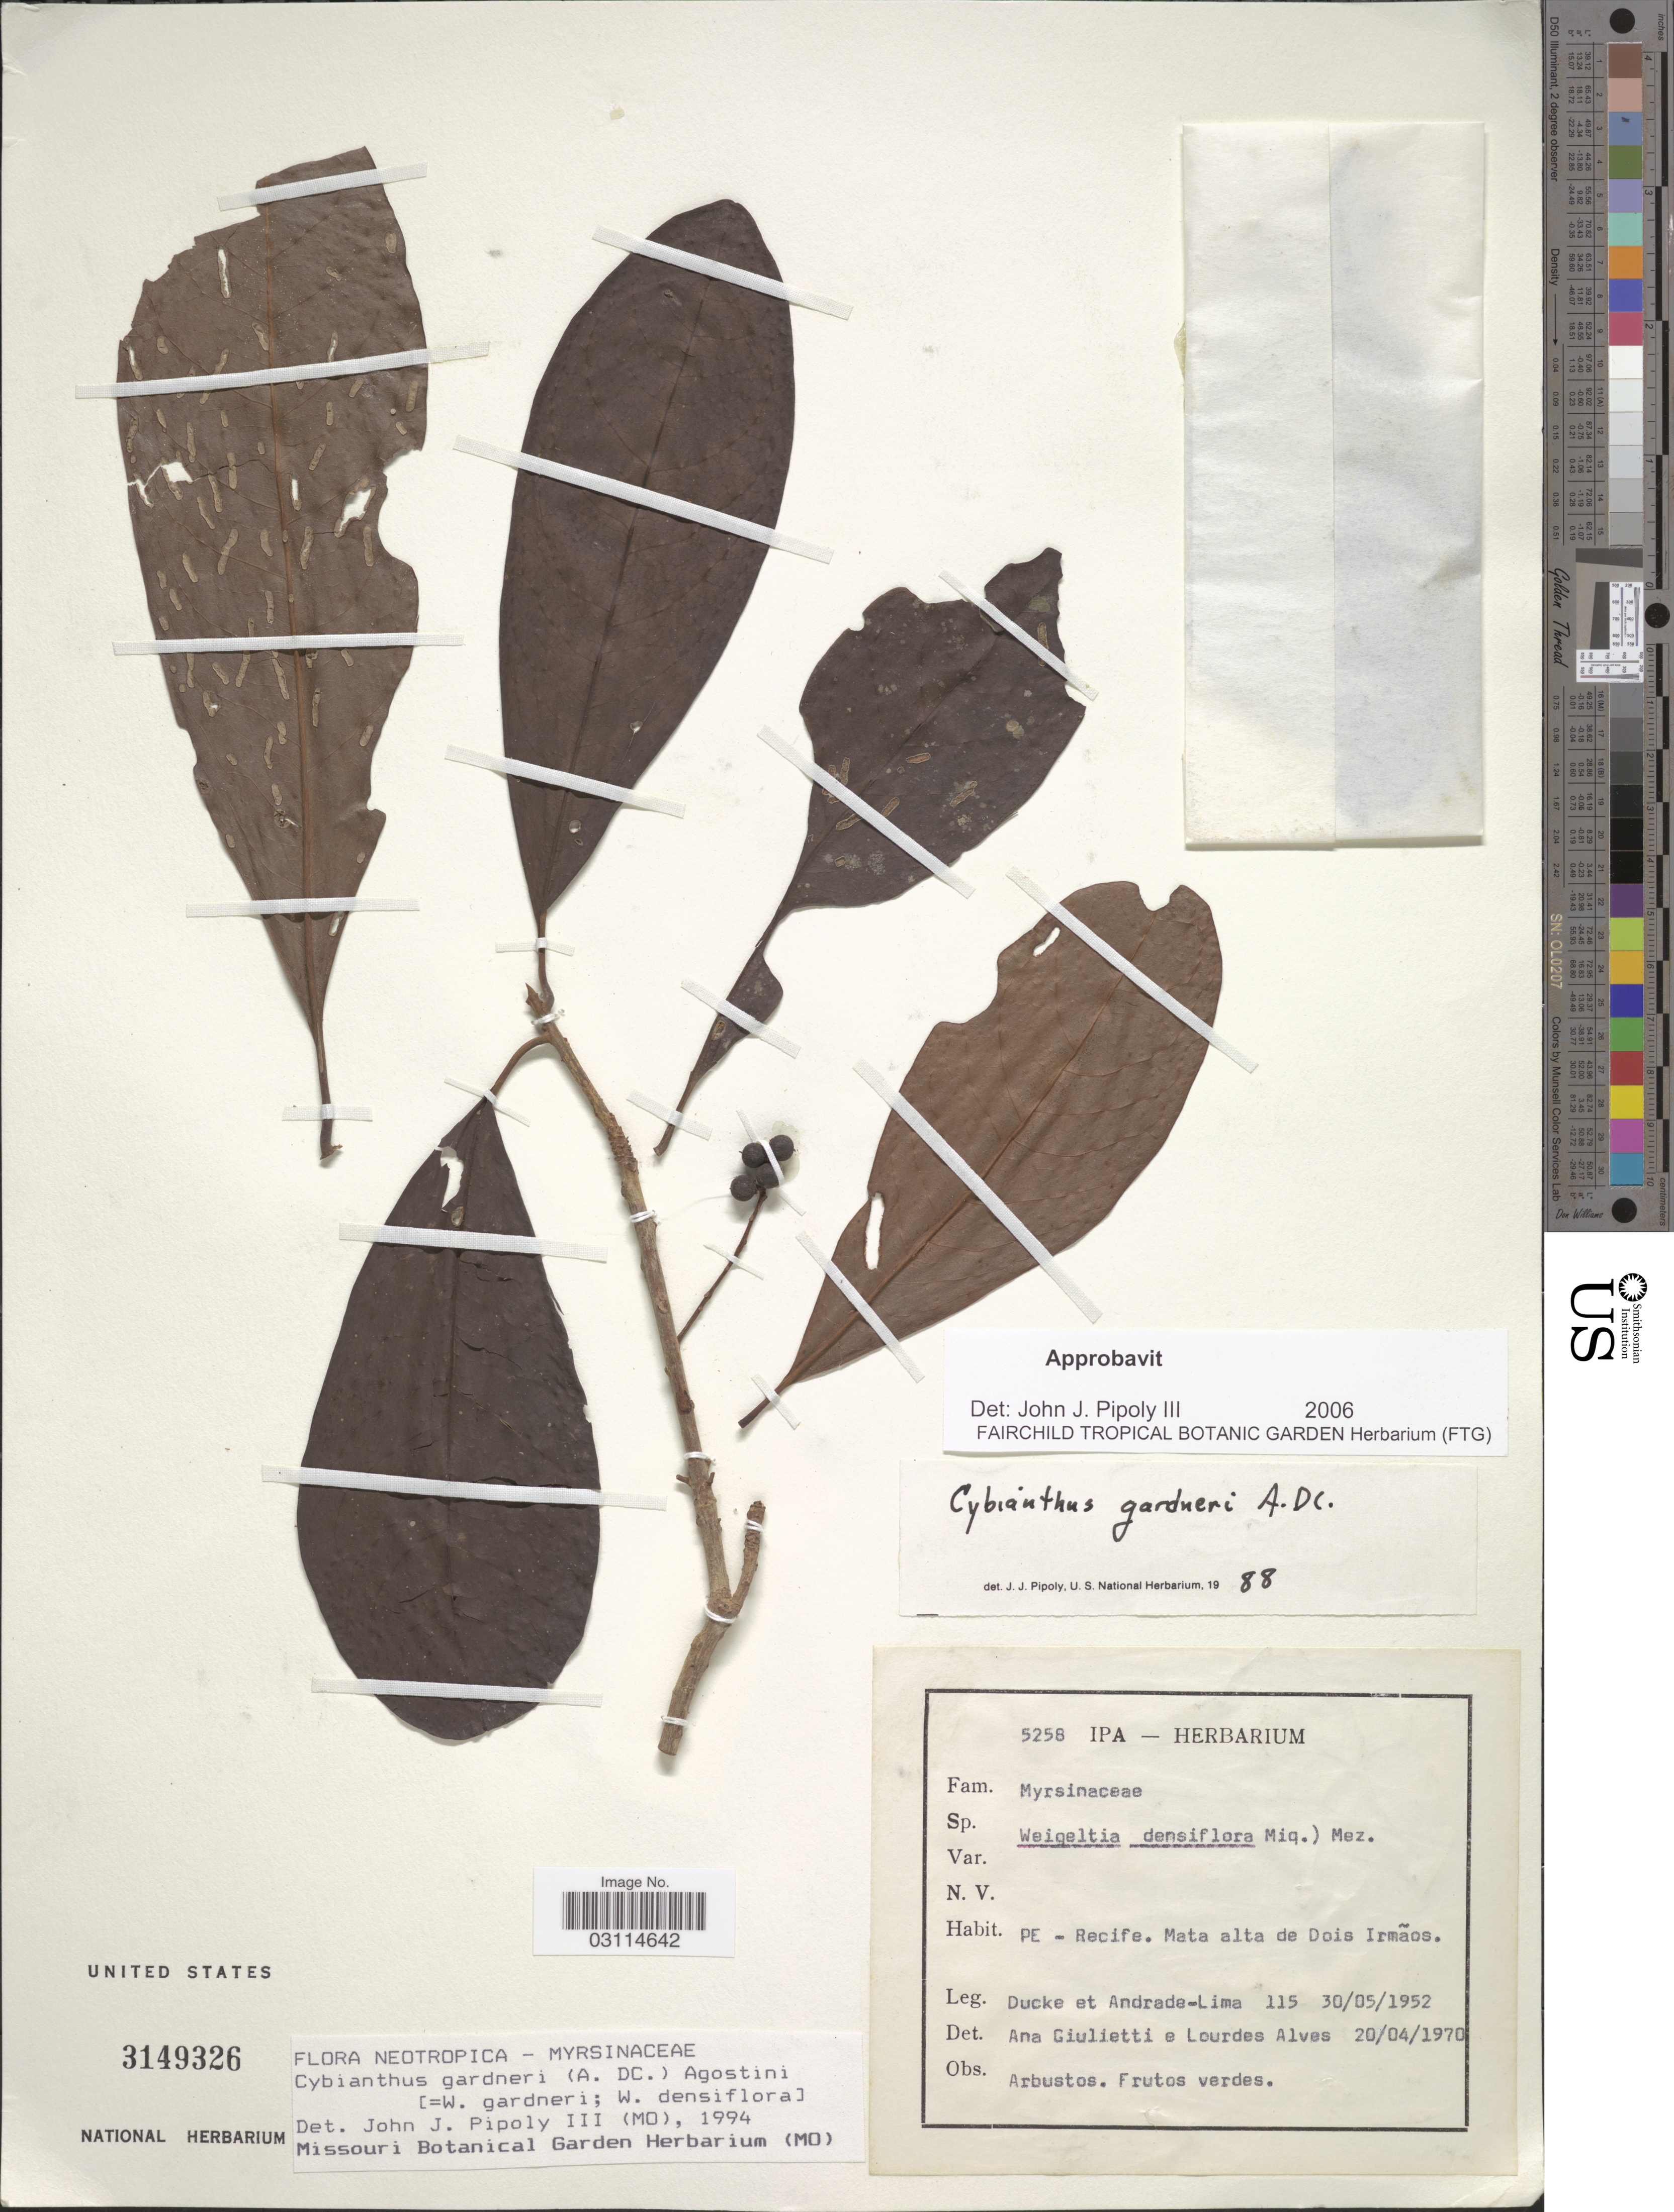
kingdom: Plantae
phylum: Tracheophyta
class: Magnoliopsida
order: Ericales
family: Primulaceae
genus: Cybianthus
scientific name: Cybianthus gardneri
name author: (A. DC.) G. Agostini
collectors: A. Ducke & D. Andrade-Lima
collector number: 115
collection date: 1952-05-30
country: Canada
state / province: Prince Edward Island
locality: PE - Recife. Mata alta de Dois Irmãos.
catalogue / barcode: US 3149326